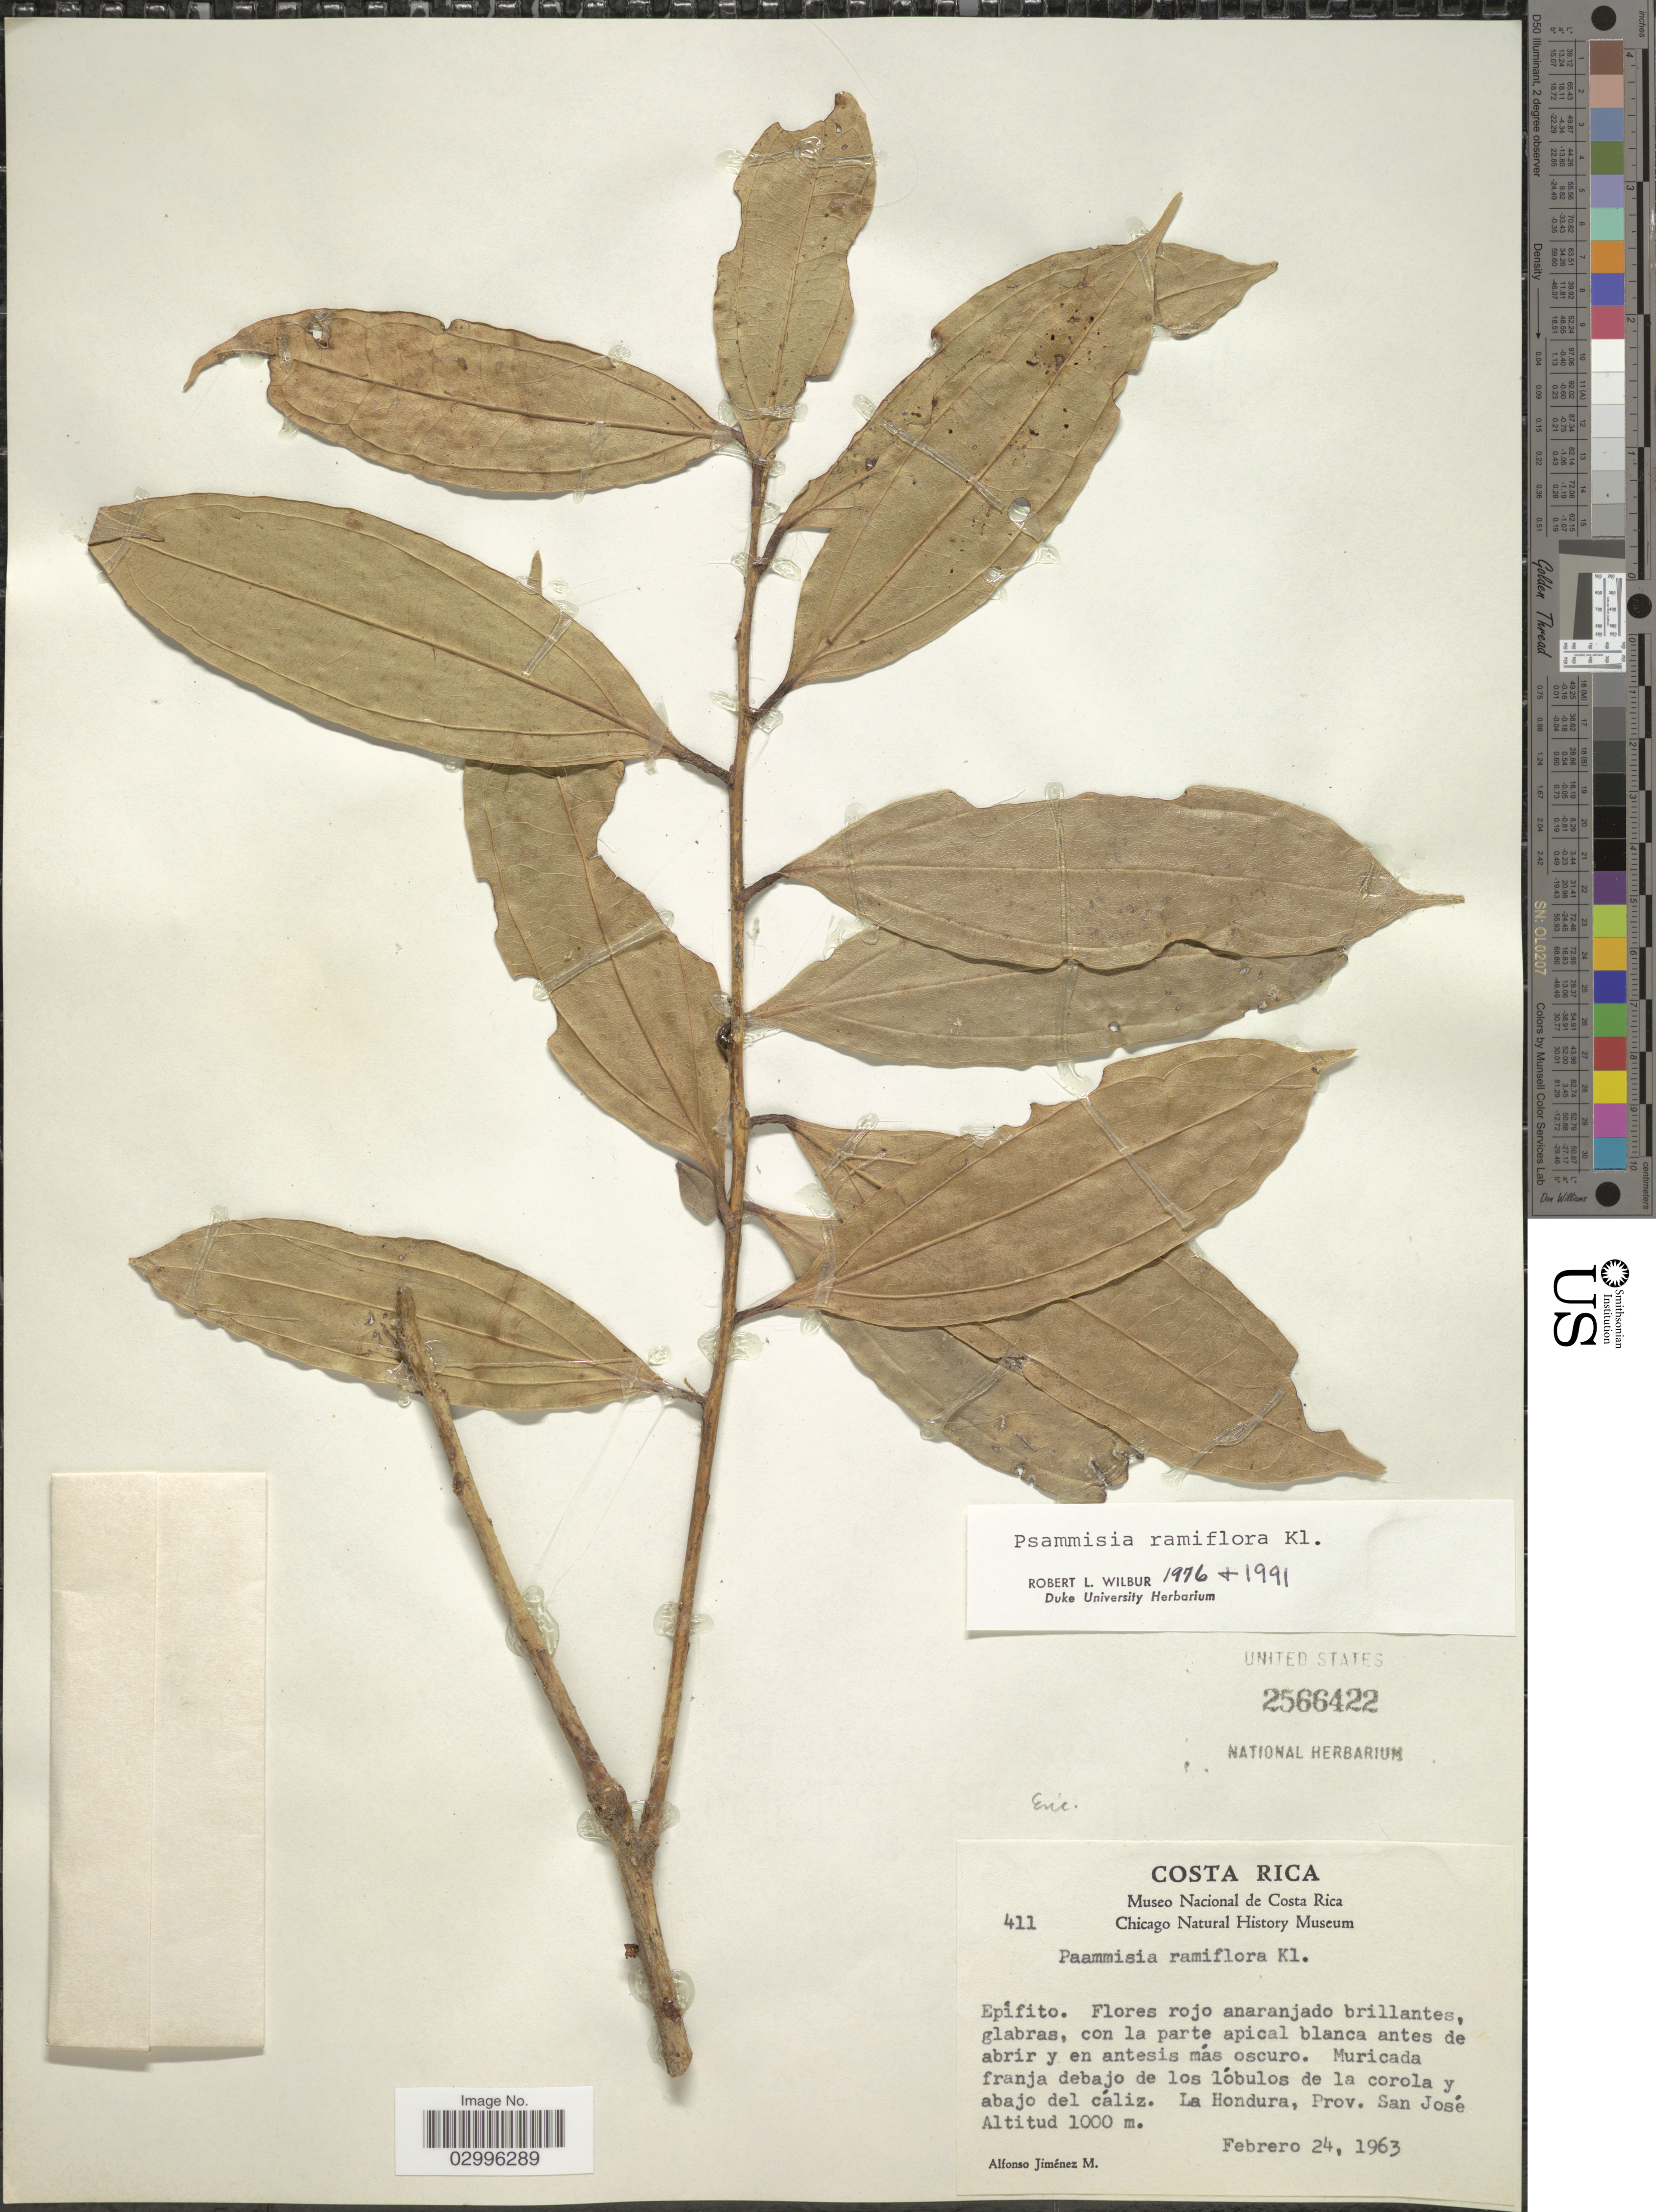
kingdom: Plantae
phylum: Tracheophyta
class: Magnoliopsida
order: Ericales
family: Ericaceae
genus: Psammisia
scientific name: Psammisia ramiflora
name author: Klotzsch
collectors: A. Jimenez M.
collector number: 411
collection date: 1963-02-24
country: Costa Rica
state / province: San José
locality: La Hondura.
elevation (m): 1000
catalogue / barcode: US 2566422